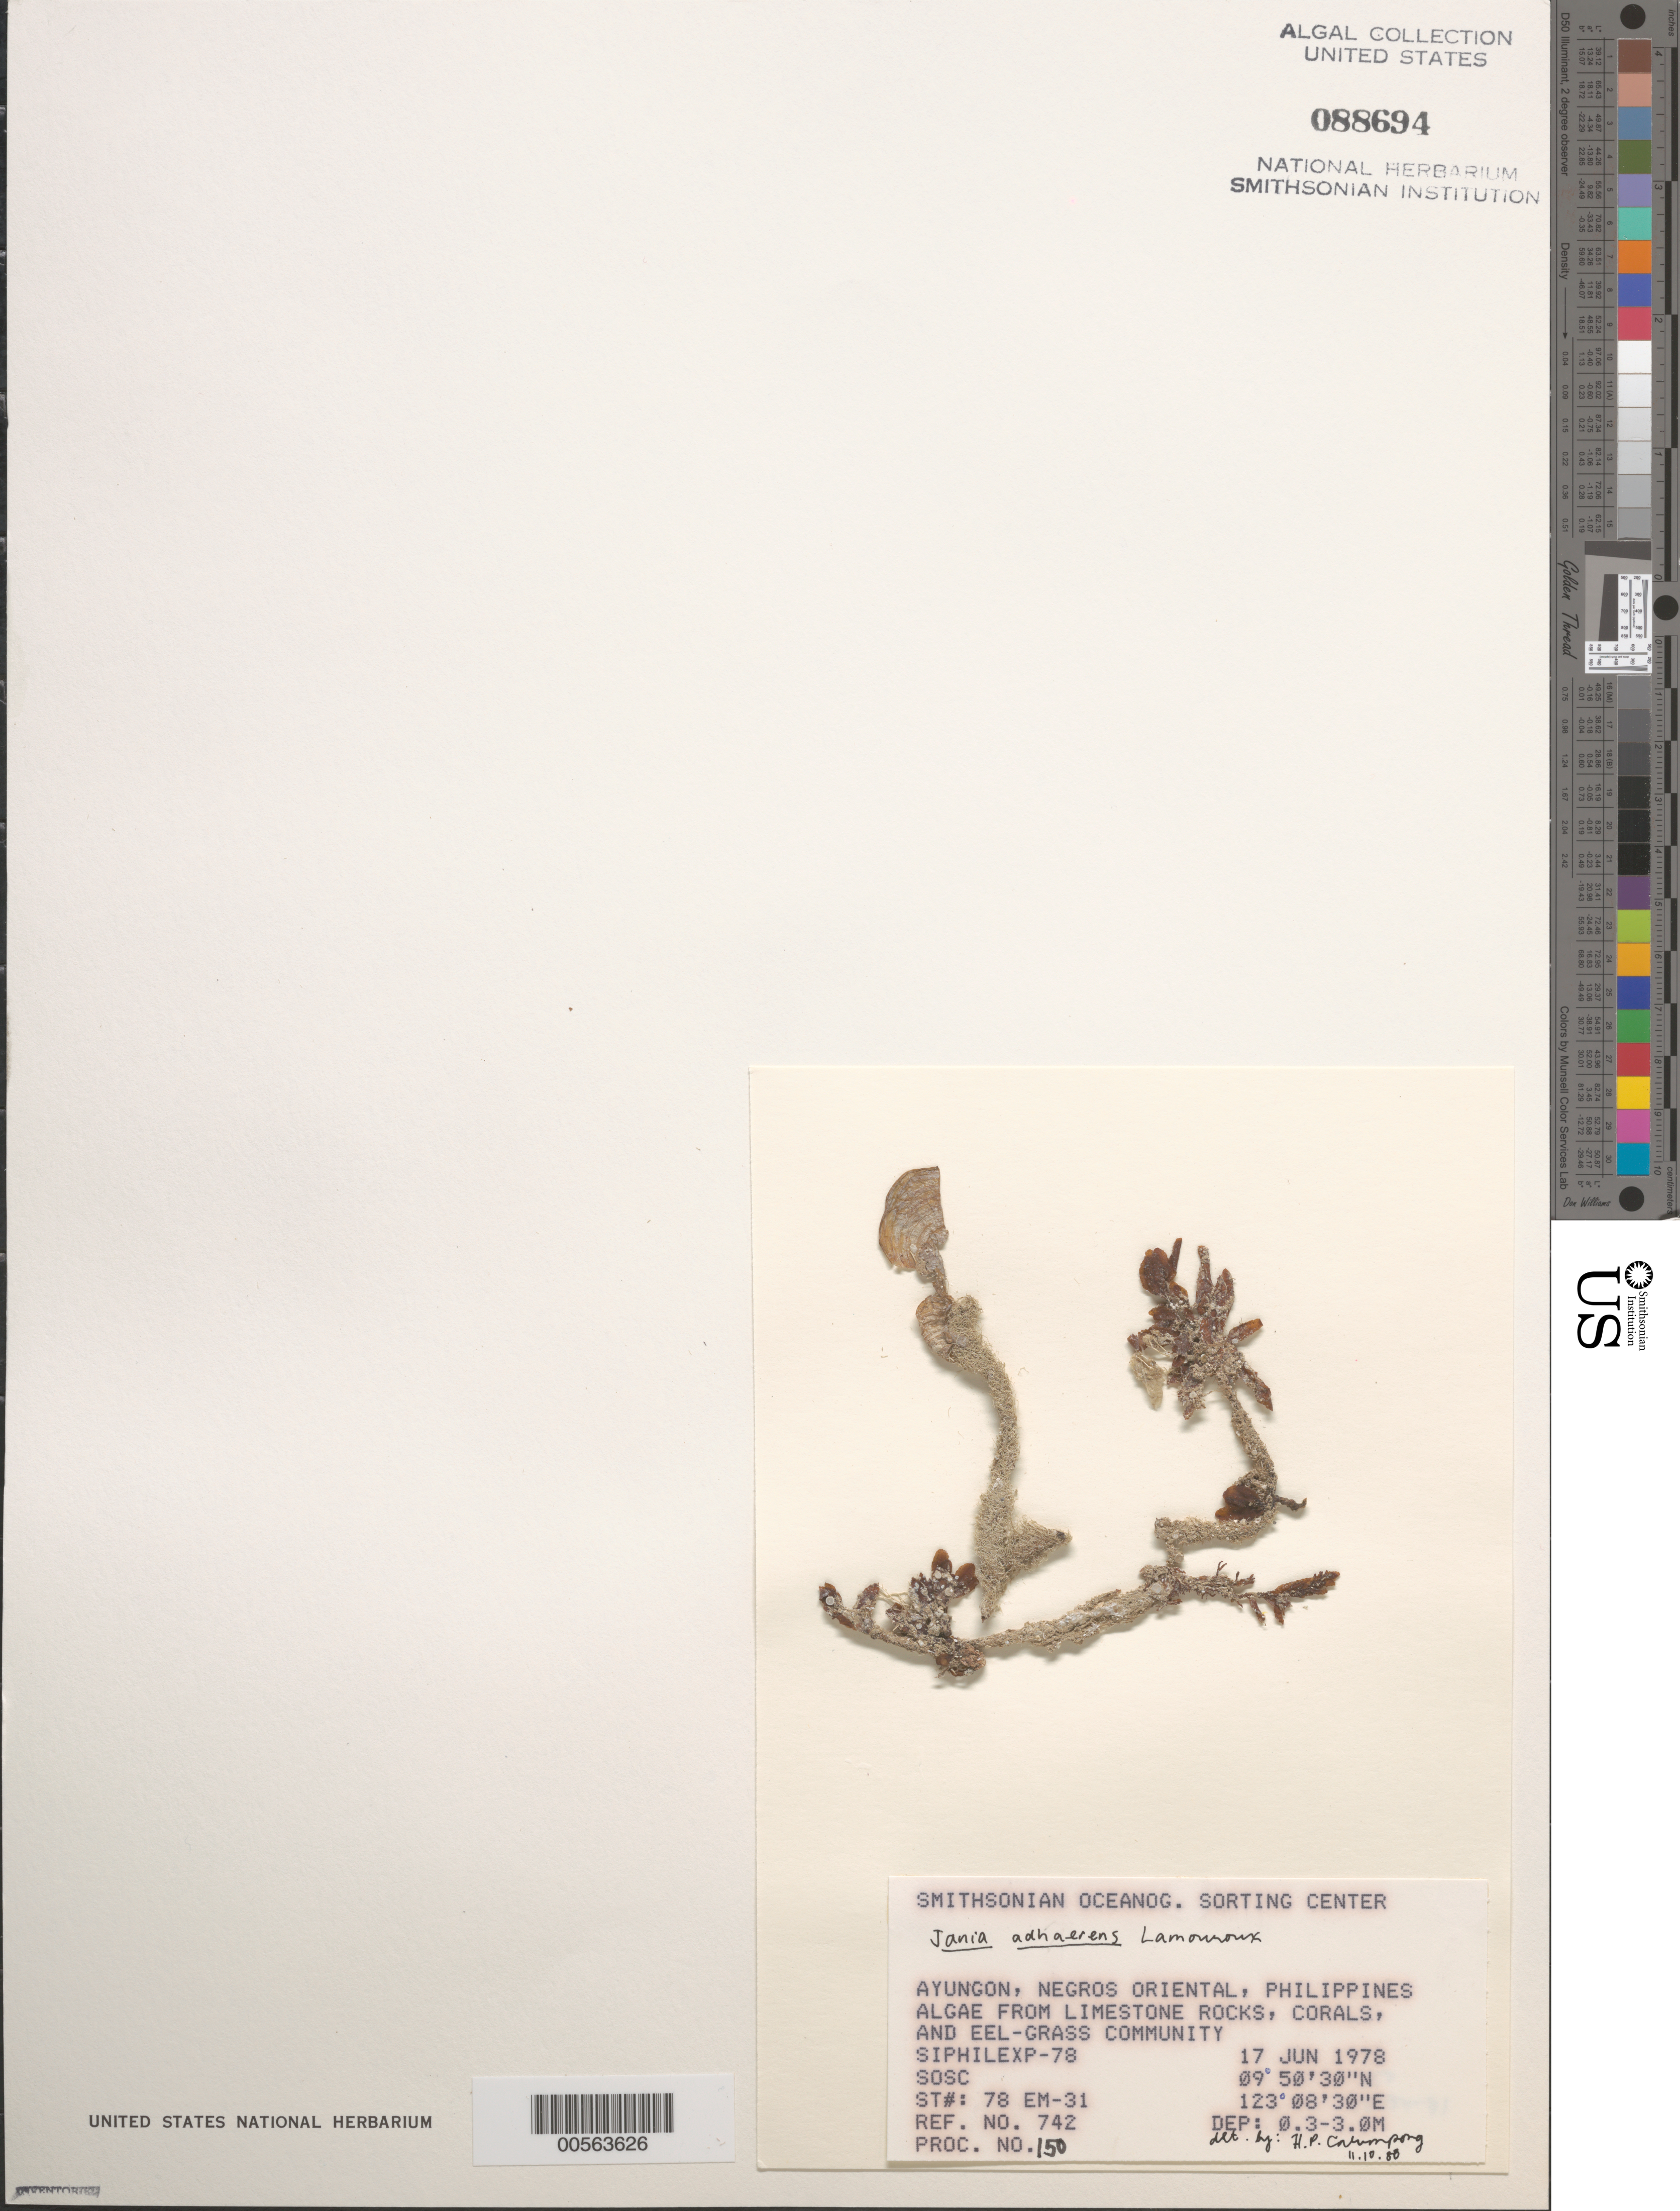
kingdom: Plantae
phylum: Rhodophyta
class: Florideophyceae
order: Corallinales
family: Corallinaceae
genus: Jania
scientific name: Jania pedunculatum var. adhaerens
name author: (J.V.Lamouroux) A.S.Harvey et al.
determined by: Algae name updating Project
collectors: SOSC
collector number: Station 78 Em-31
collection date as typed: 17 Jun 1978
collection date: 1978-06-17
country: Philippines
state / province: Central Visayas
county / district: Negros Oriental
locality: Ayungon, negros oriental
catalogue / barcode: US 88694